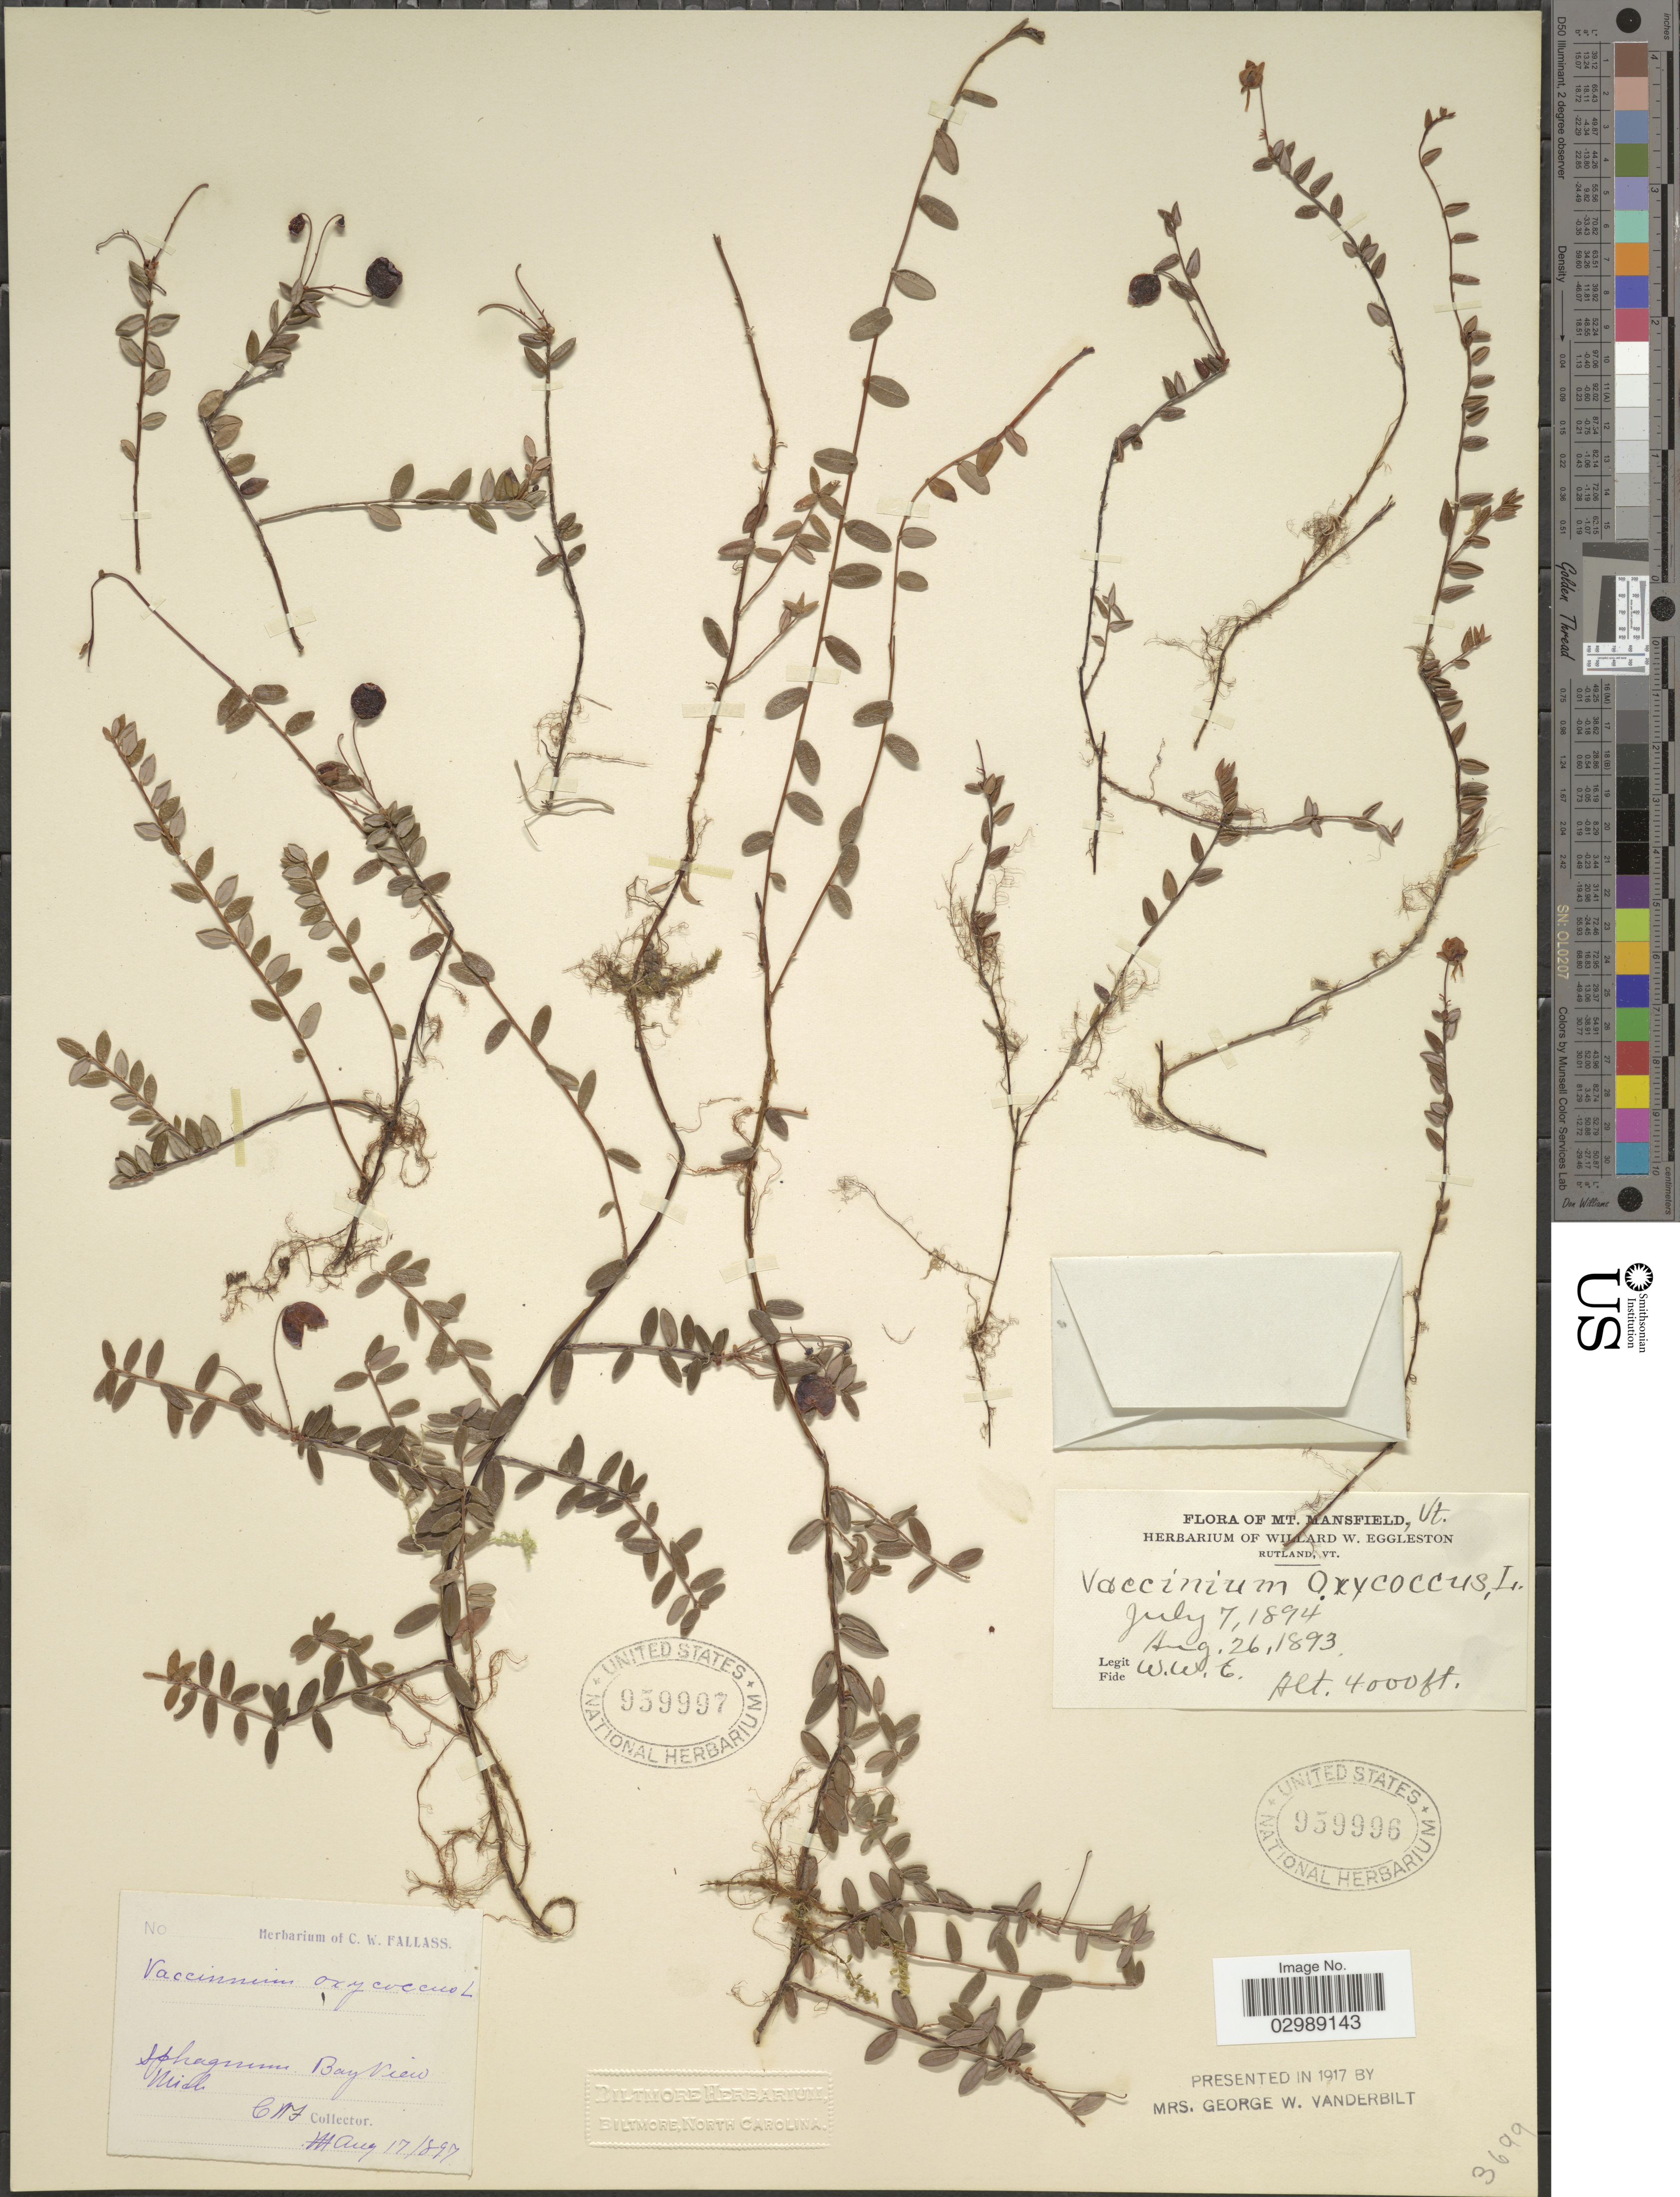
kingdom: Plantae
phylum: Tracheophyta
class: Magnoliopsida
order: Ericales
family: Ericaceae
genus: Vaccinium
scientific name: Vaccinium oxycoccos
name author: L.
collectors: C. Fallass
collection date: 1897-08-17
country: United States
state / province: Michigan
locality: Sphagnum Bay View.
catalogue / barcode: US 959997-2